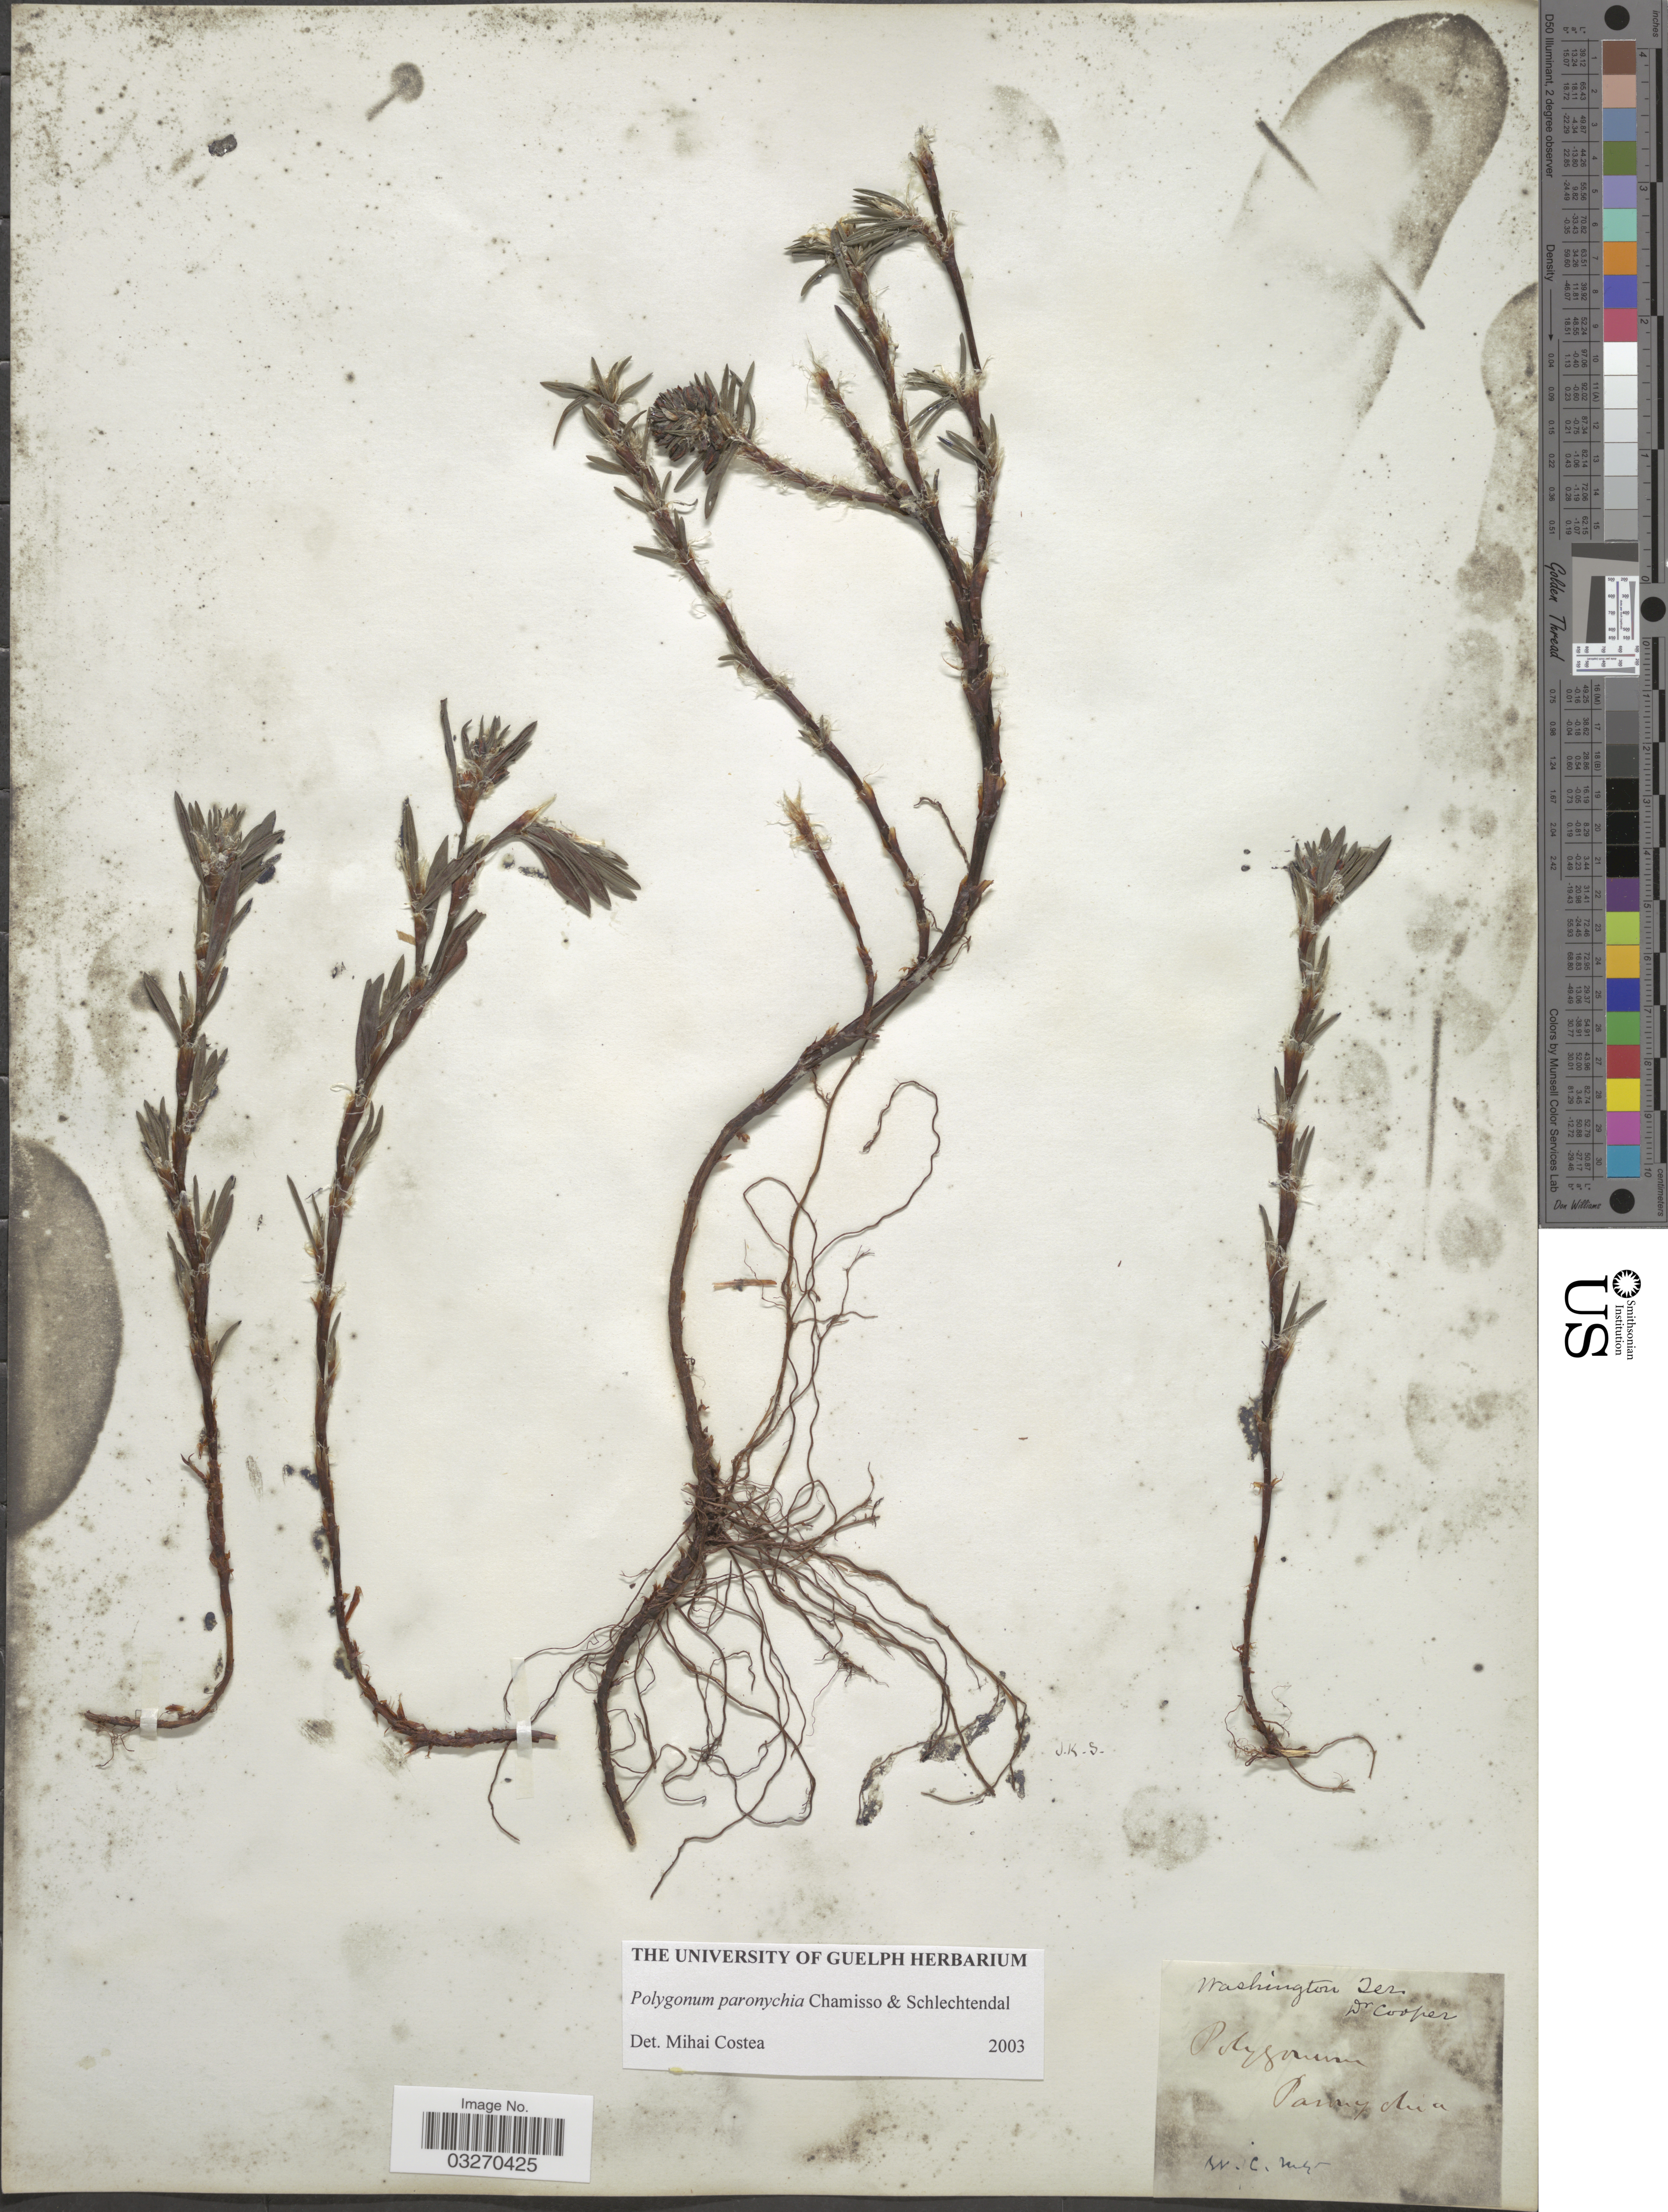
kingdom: Plantae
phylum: Tracheophyta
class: Magnoliopsida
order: Caryophyllales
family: Polygonaceae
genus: Polygonum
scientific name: Polygonum paronychia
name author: Cham. & Schltdl.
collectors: Dr. Cooper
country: United States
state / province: Washington